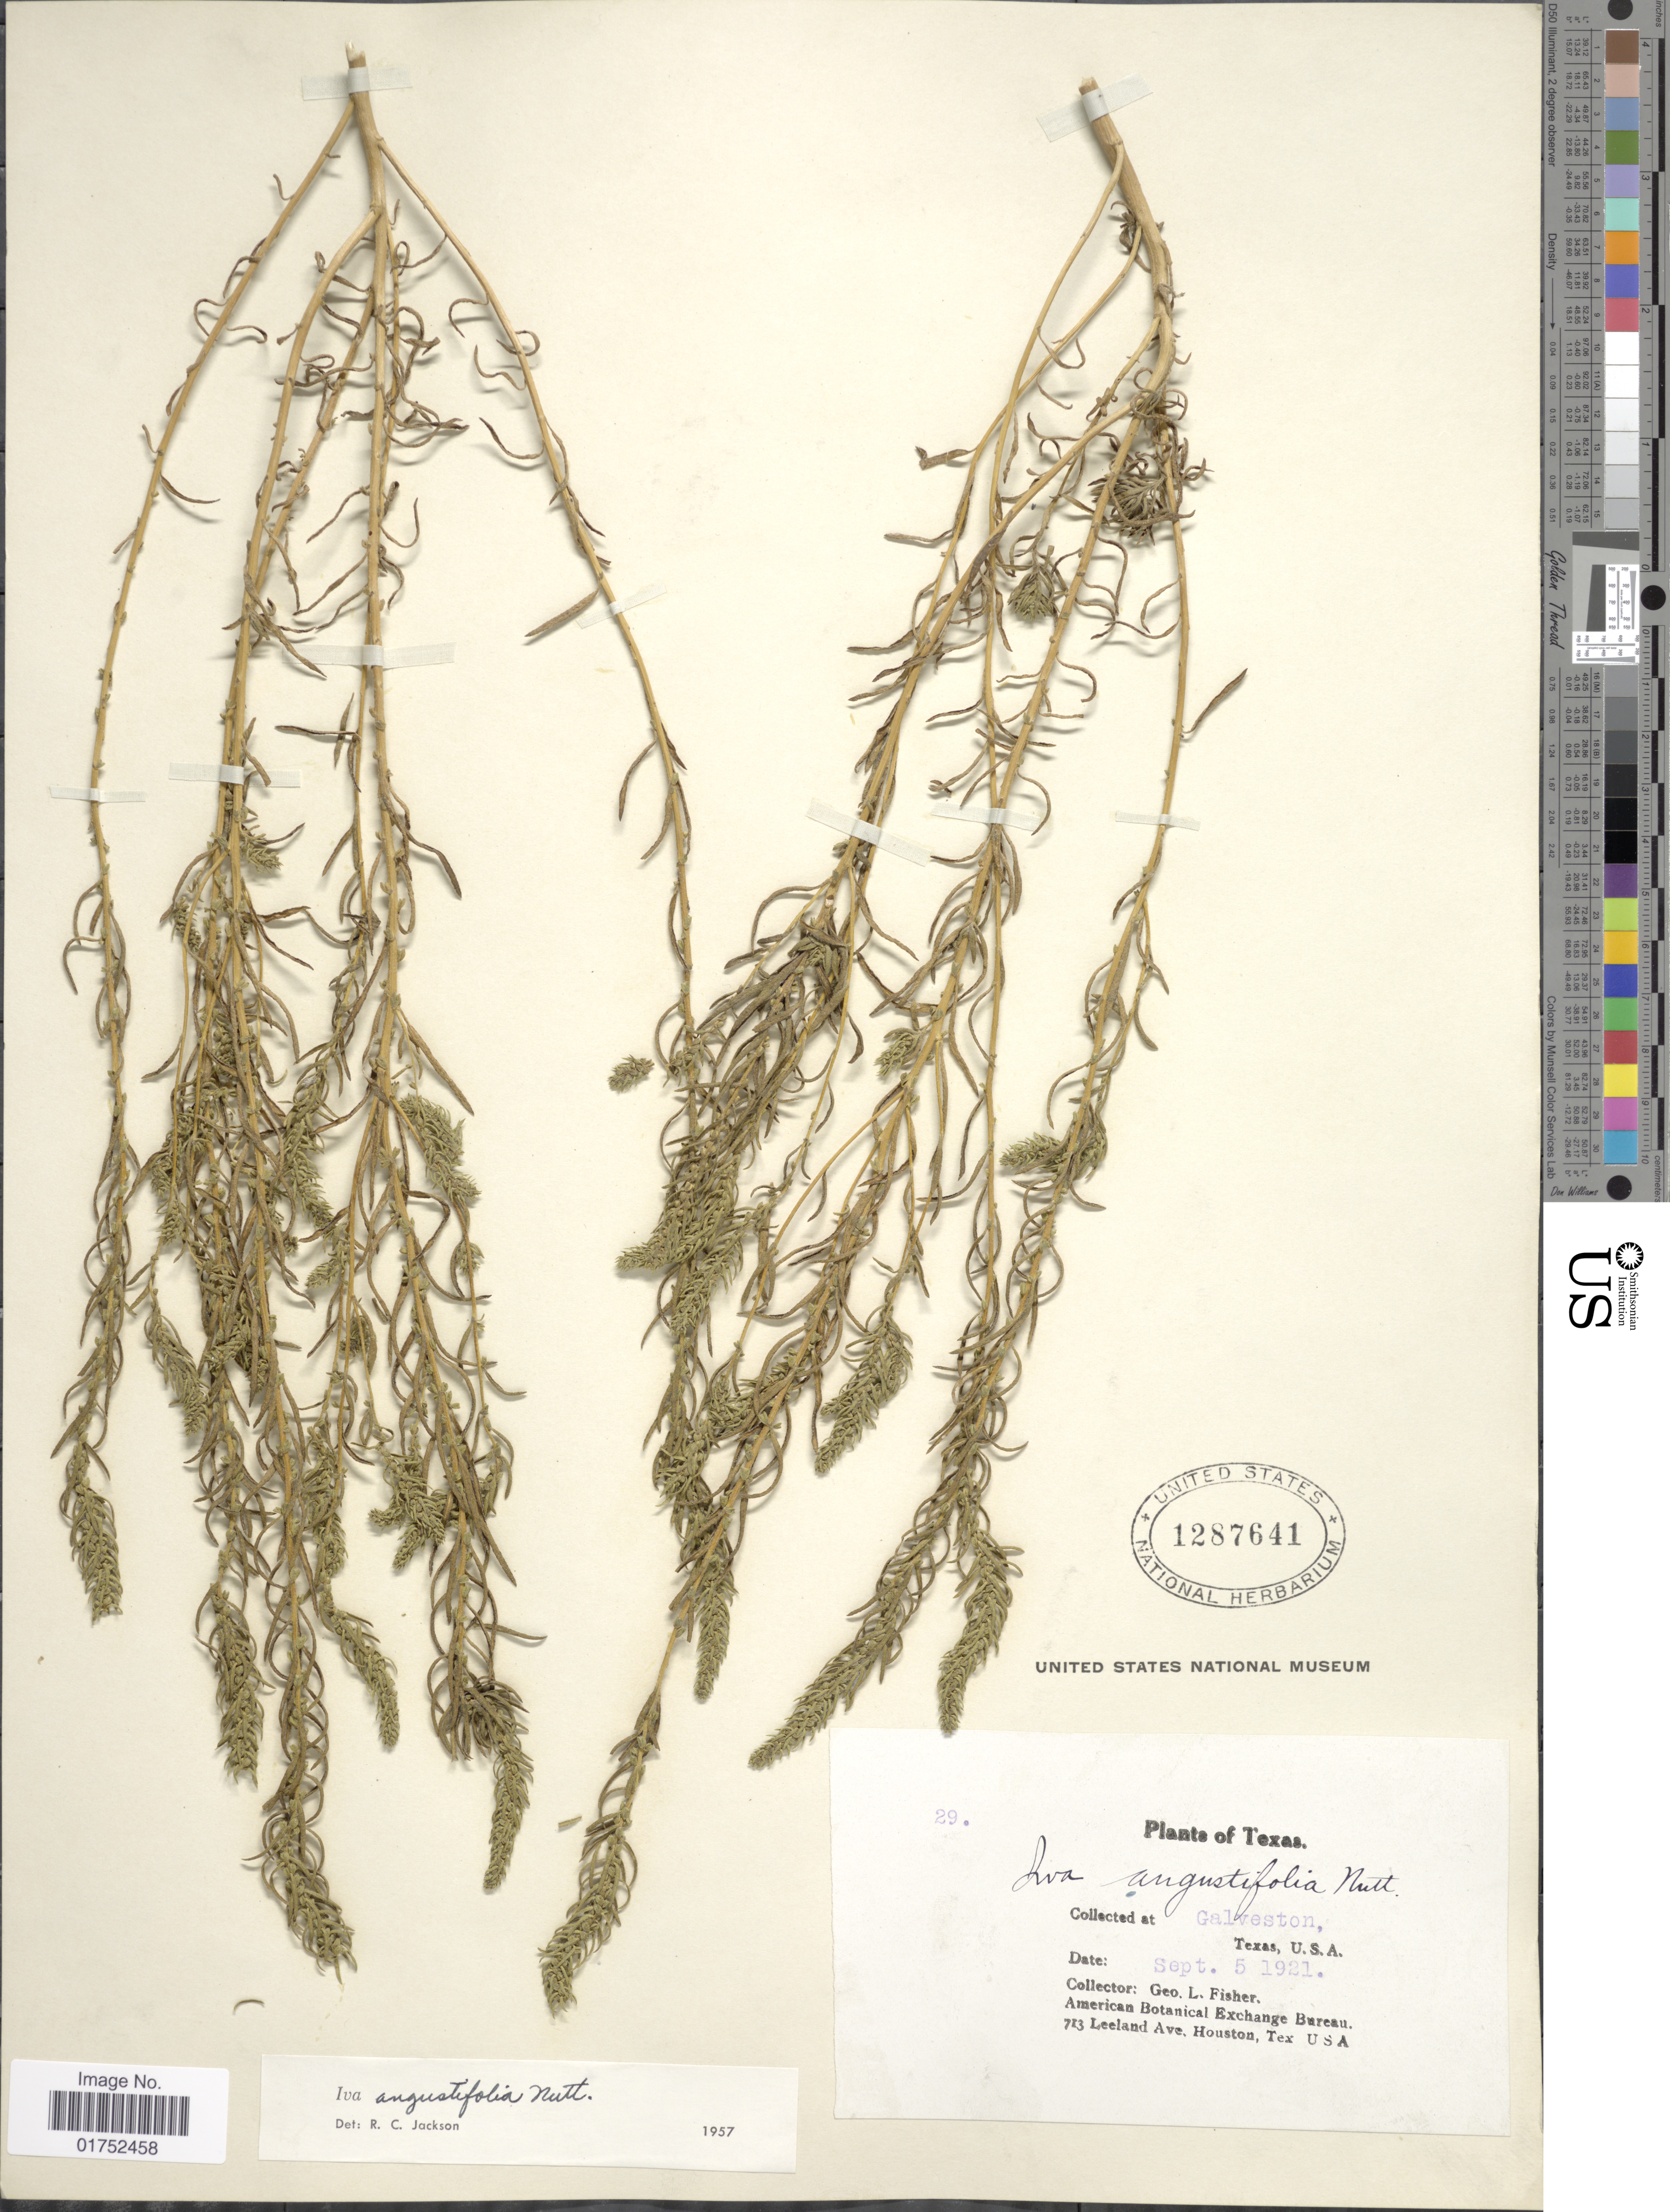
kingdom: Plantae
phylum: Tracheophyta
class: Magnoliopsida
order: Asterales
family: Asteraceae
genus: Iva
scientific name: Iva angustifolia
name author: Nutt.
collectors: G. L. Fisher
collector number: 29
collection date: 1921-09-05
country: United States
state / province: Texas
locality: Galveston, U.S.A.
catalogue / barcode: US 1287641